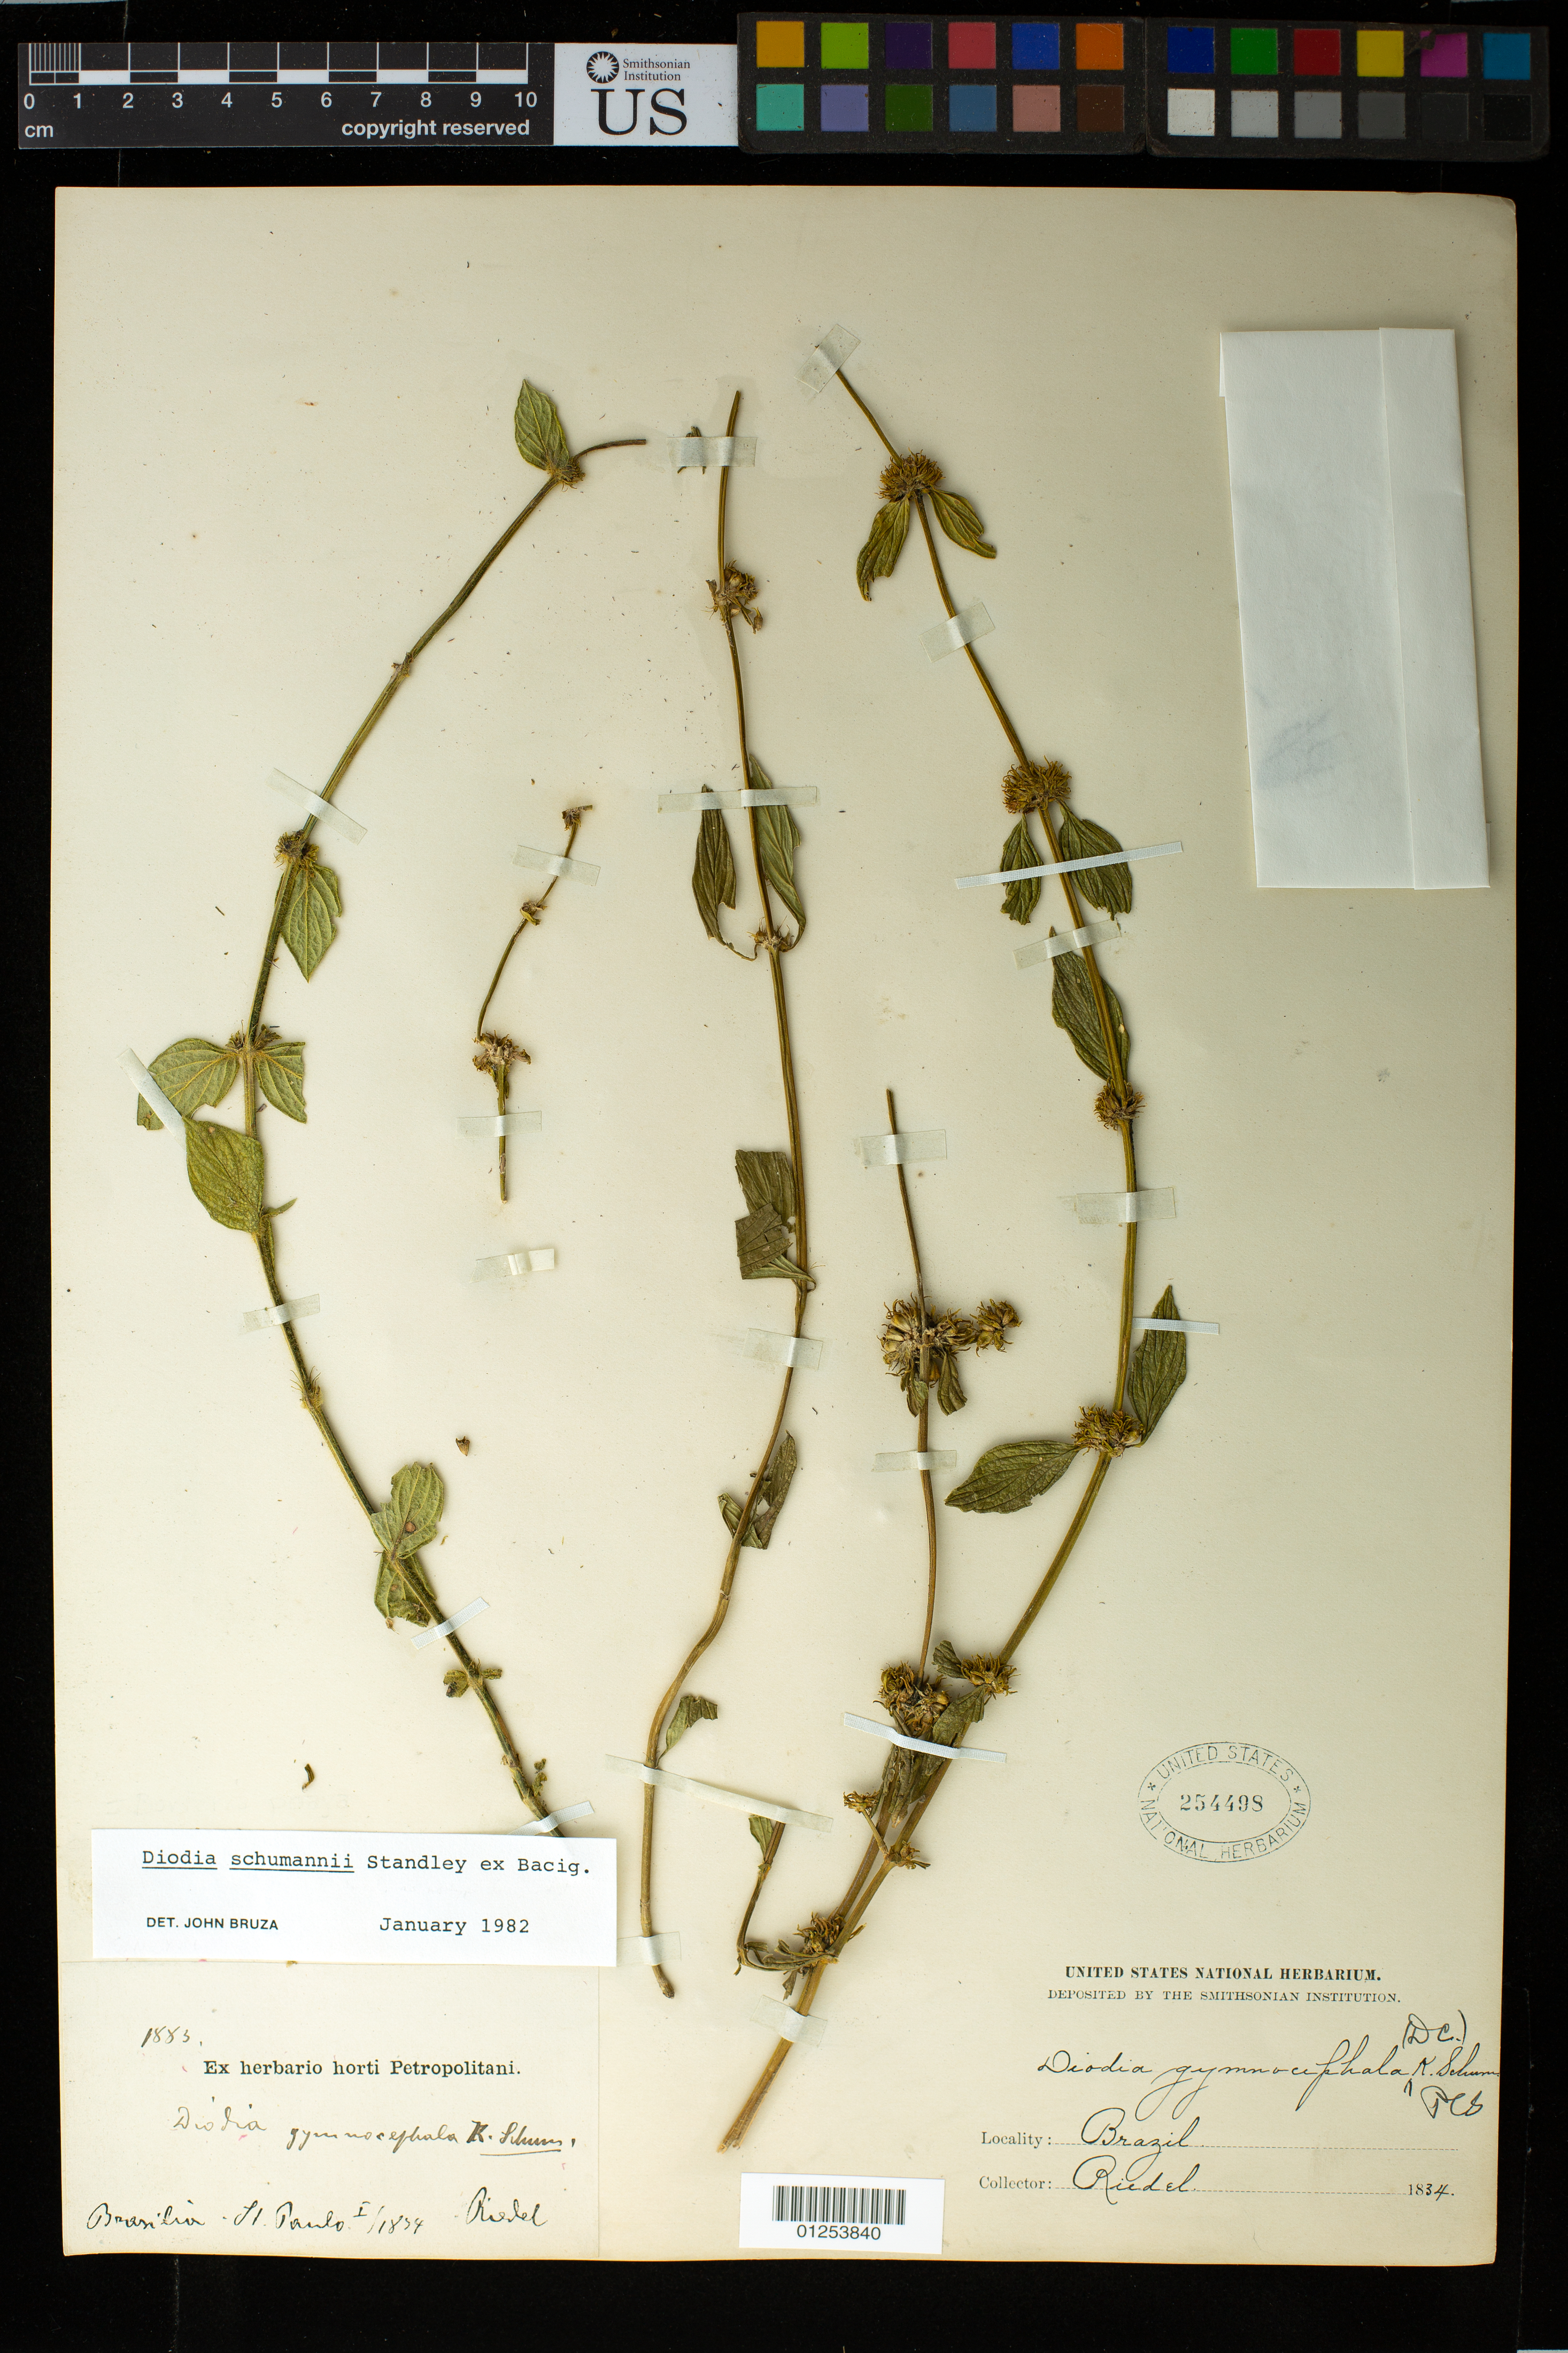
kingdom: Plantae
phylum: Tracheophyta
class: Magnoliopsida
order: Gentianales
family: Rubiaceae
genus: Diodia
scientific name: Diodia schumannii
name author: Standl. ex Bacigalupo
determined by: Bruza, J.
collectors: Riedel, --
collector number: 1883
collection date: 1834-01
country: Brazil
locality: Brasilia (St. Carlos).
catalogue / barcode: US 254498